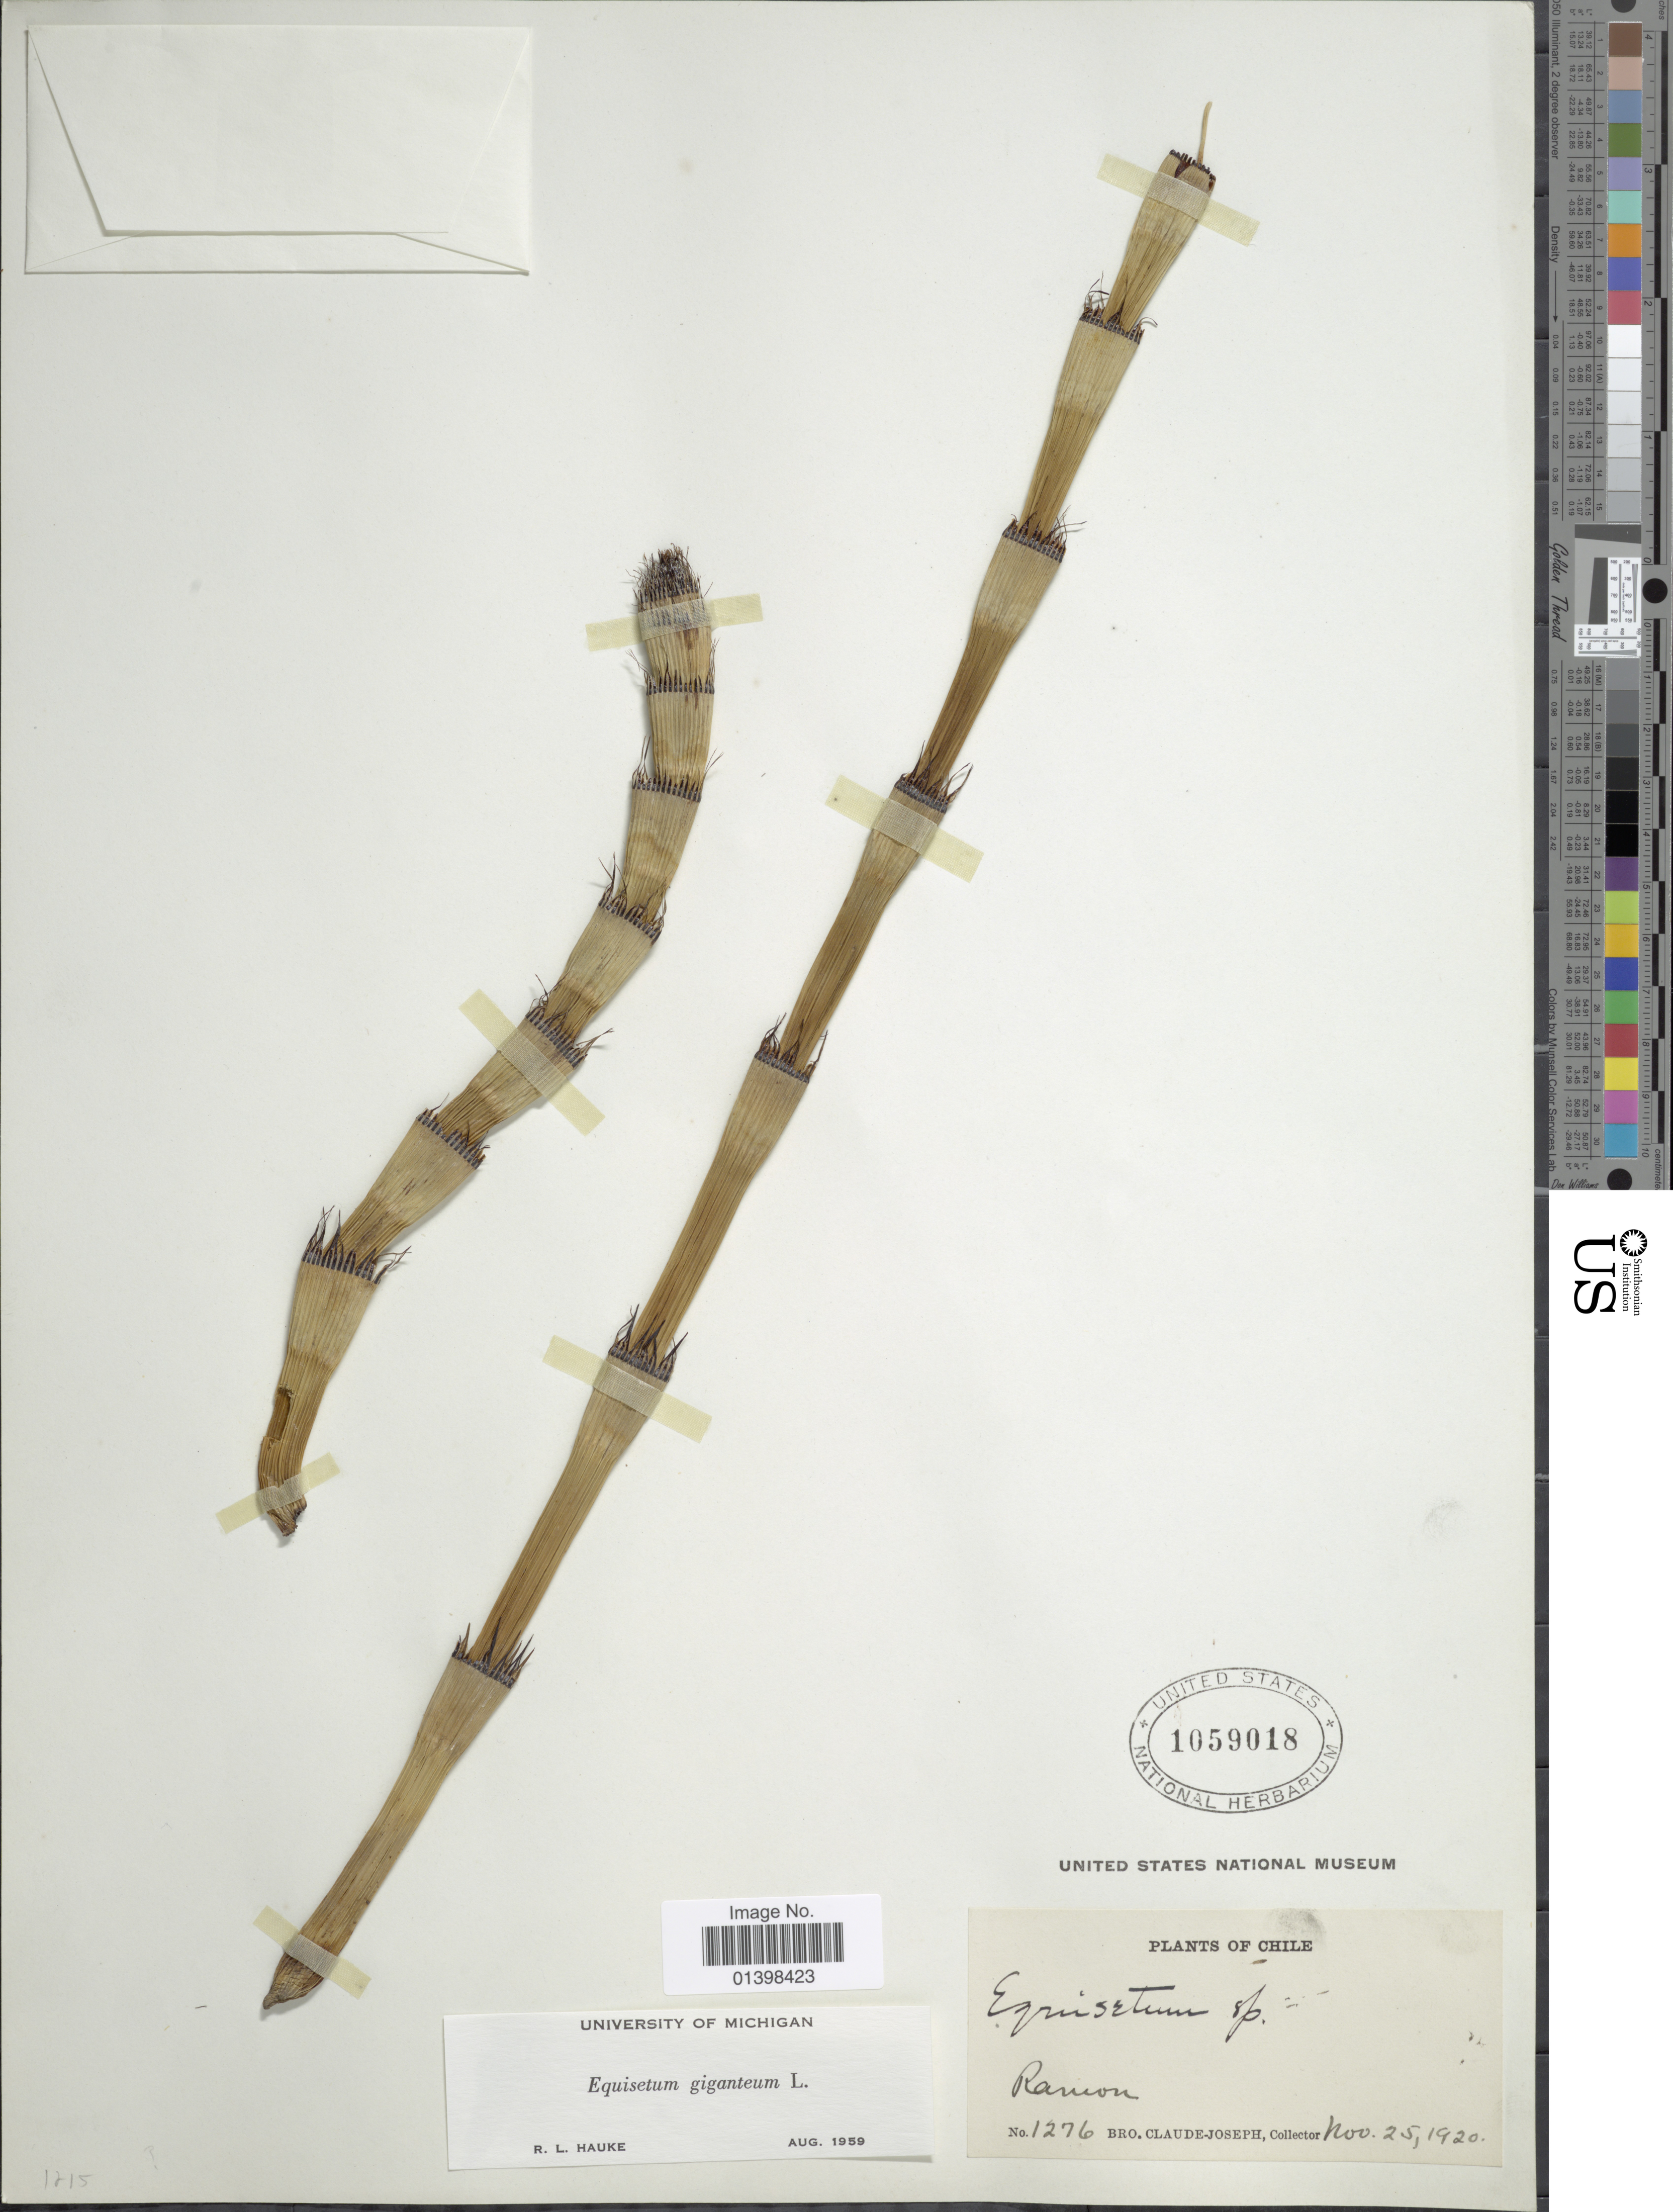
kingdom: Plantae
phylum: Tracheophyta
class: Polypodiopsida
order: Equisetales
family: Equisetaceae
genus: Equisetum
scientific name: Equisetum giganteum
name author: L.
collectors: Bro. Claude-Joseph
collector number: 1276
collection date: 1920-11-25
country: Chile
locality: Ramon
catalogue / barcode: US 1059018